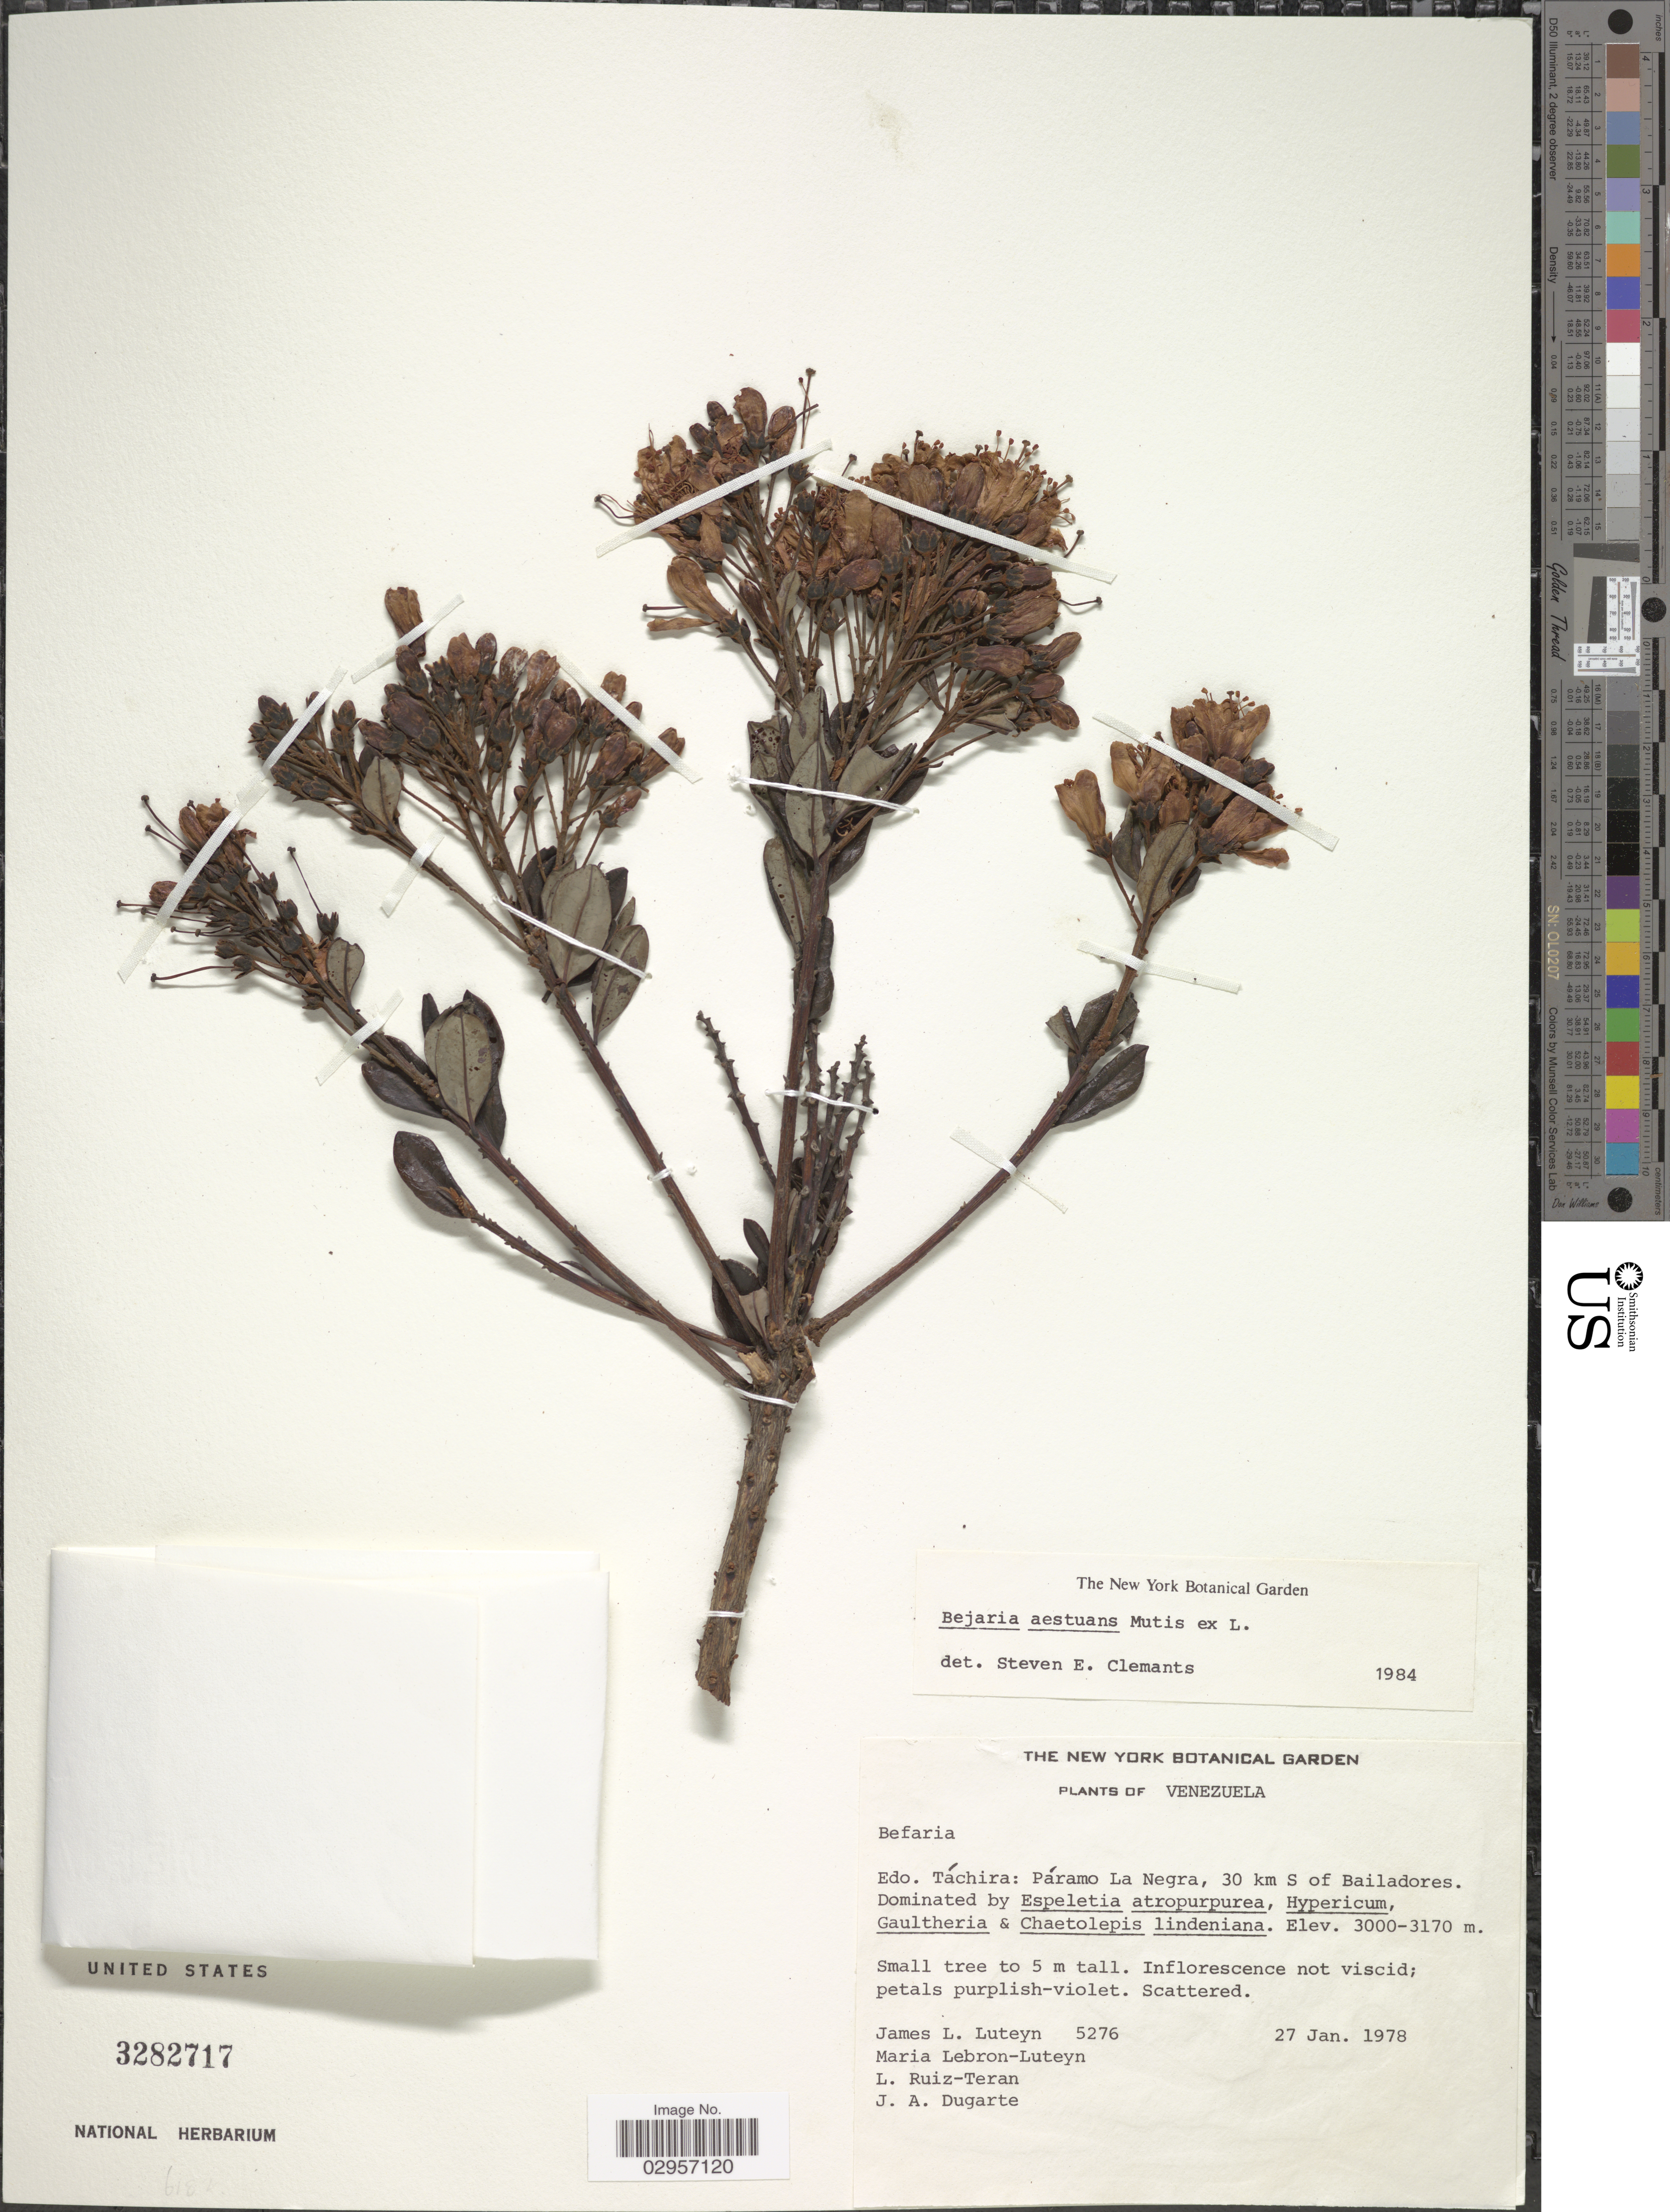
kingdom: Plantae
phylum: Tracheophyta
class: Magnoliopsida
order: Ericales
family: Ericaceae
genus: Befaria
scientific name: Befaria aestuans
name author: Mutis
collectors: J. L. Luteyn, M. L. Lebrón-Luteyn, L. E. Ruíz-Terán & J. Dugarte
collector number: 5276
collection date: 1978-01-27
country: Venezuela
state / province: Tachira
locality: Edo. Táchira: Páramo La Negra, 30 km S of Bailadores.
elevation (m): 3000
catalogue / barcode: US 3282717